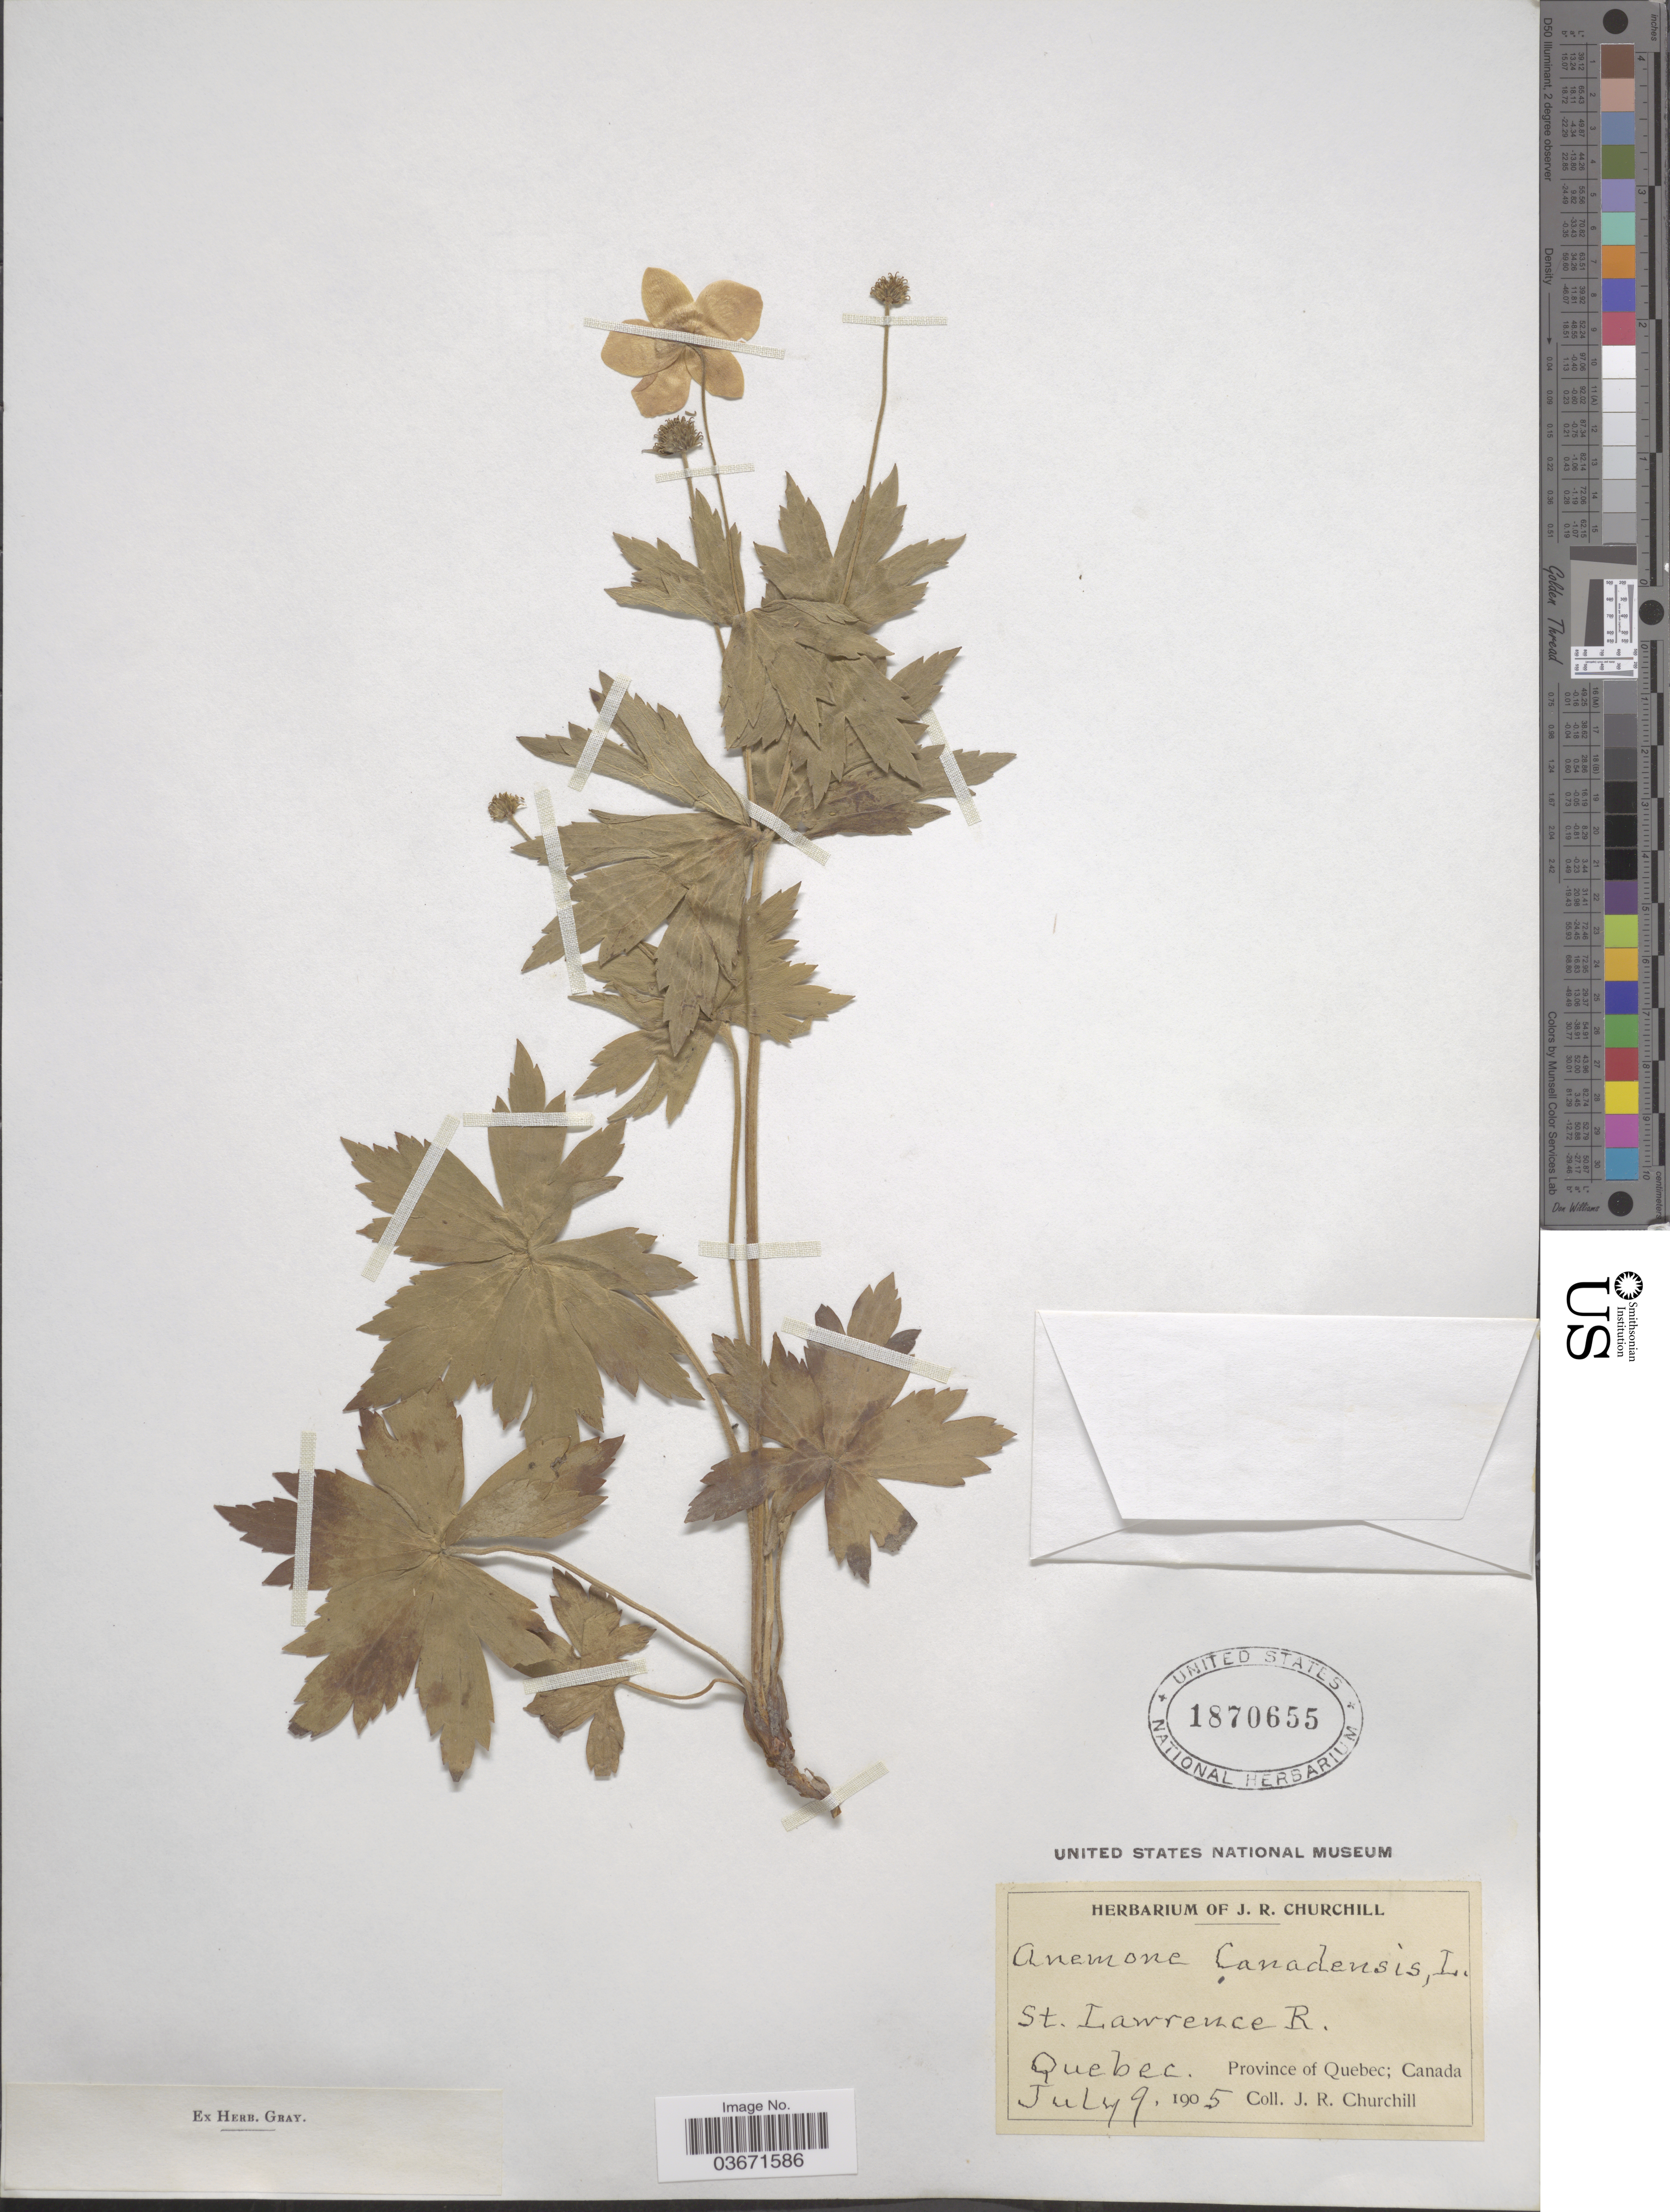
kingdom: Plantae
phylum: Tracheophyta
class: Magnoliopsida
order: Ranunculales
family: Ranunculaceae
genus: Anemone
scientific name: Anemone canadensis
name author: L.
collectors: J. Churchill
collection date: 1905-07-09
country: Canada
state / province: Quebec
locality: St. Lawrence R.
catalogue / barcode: US 1870655